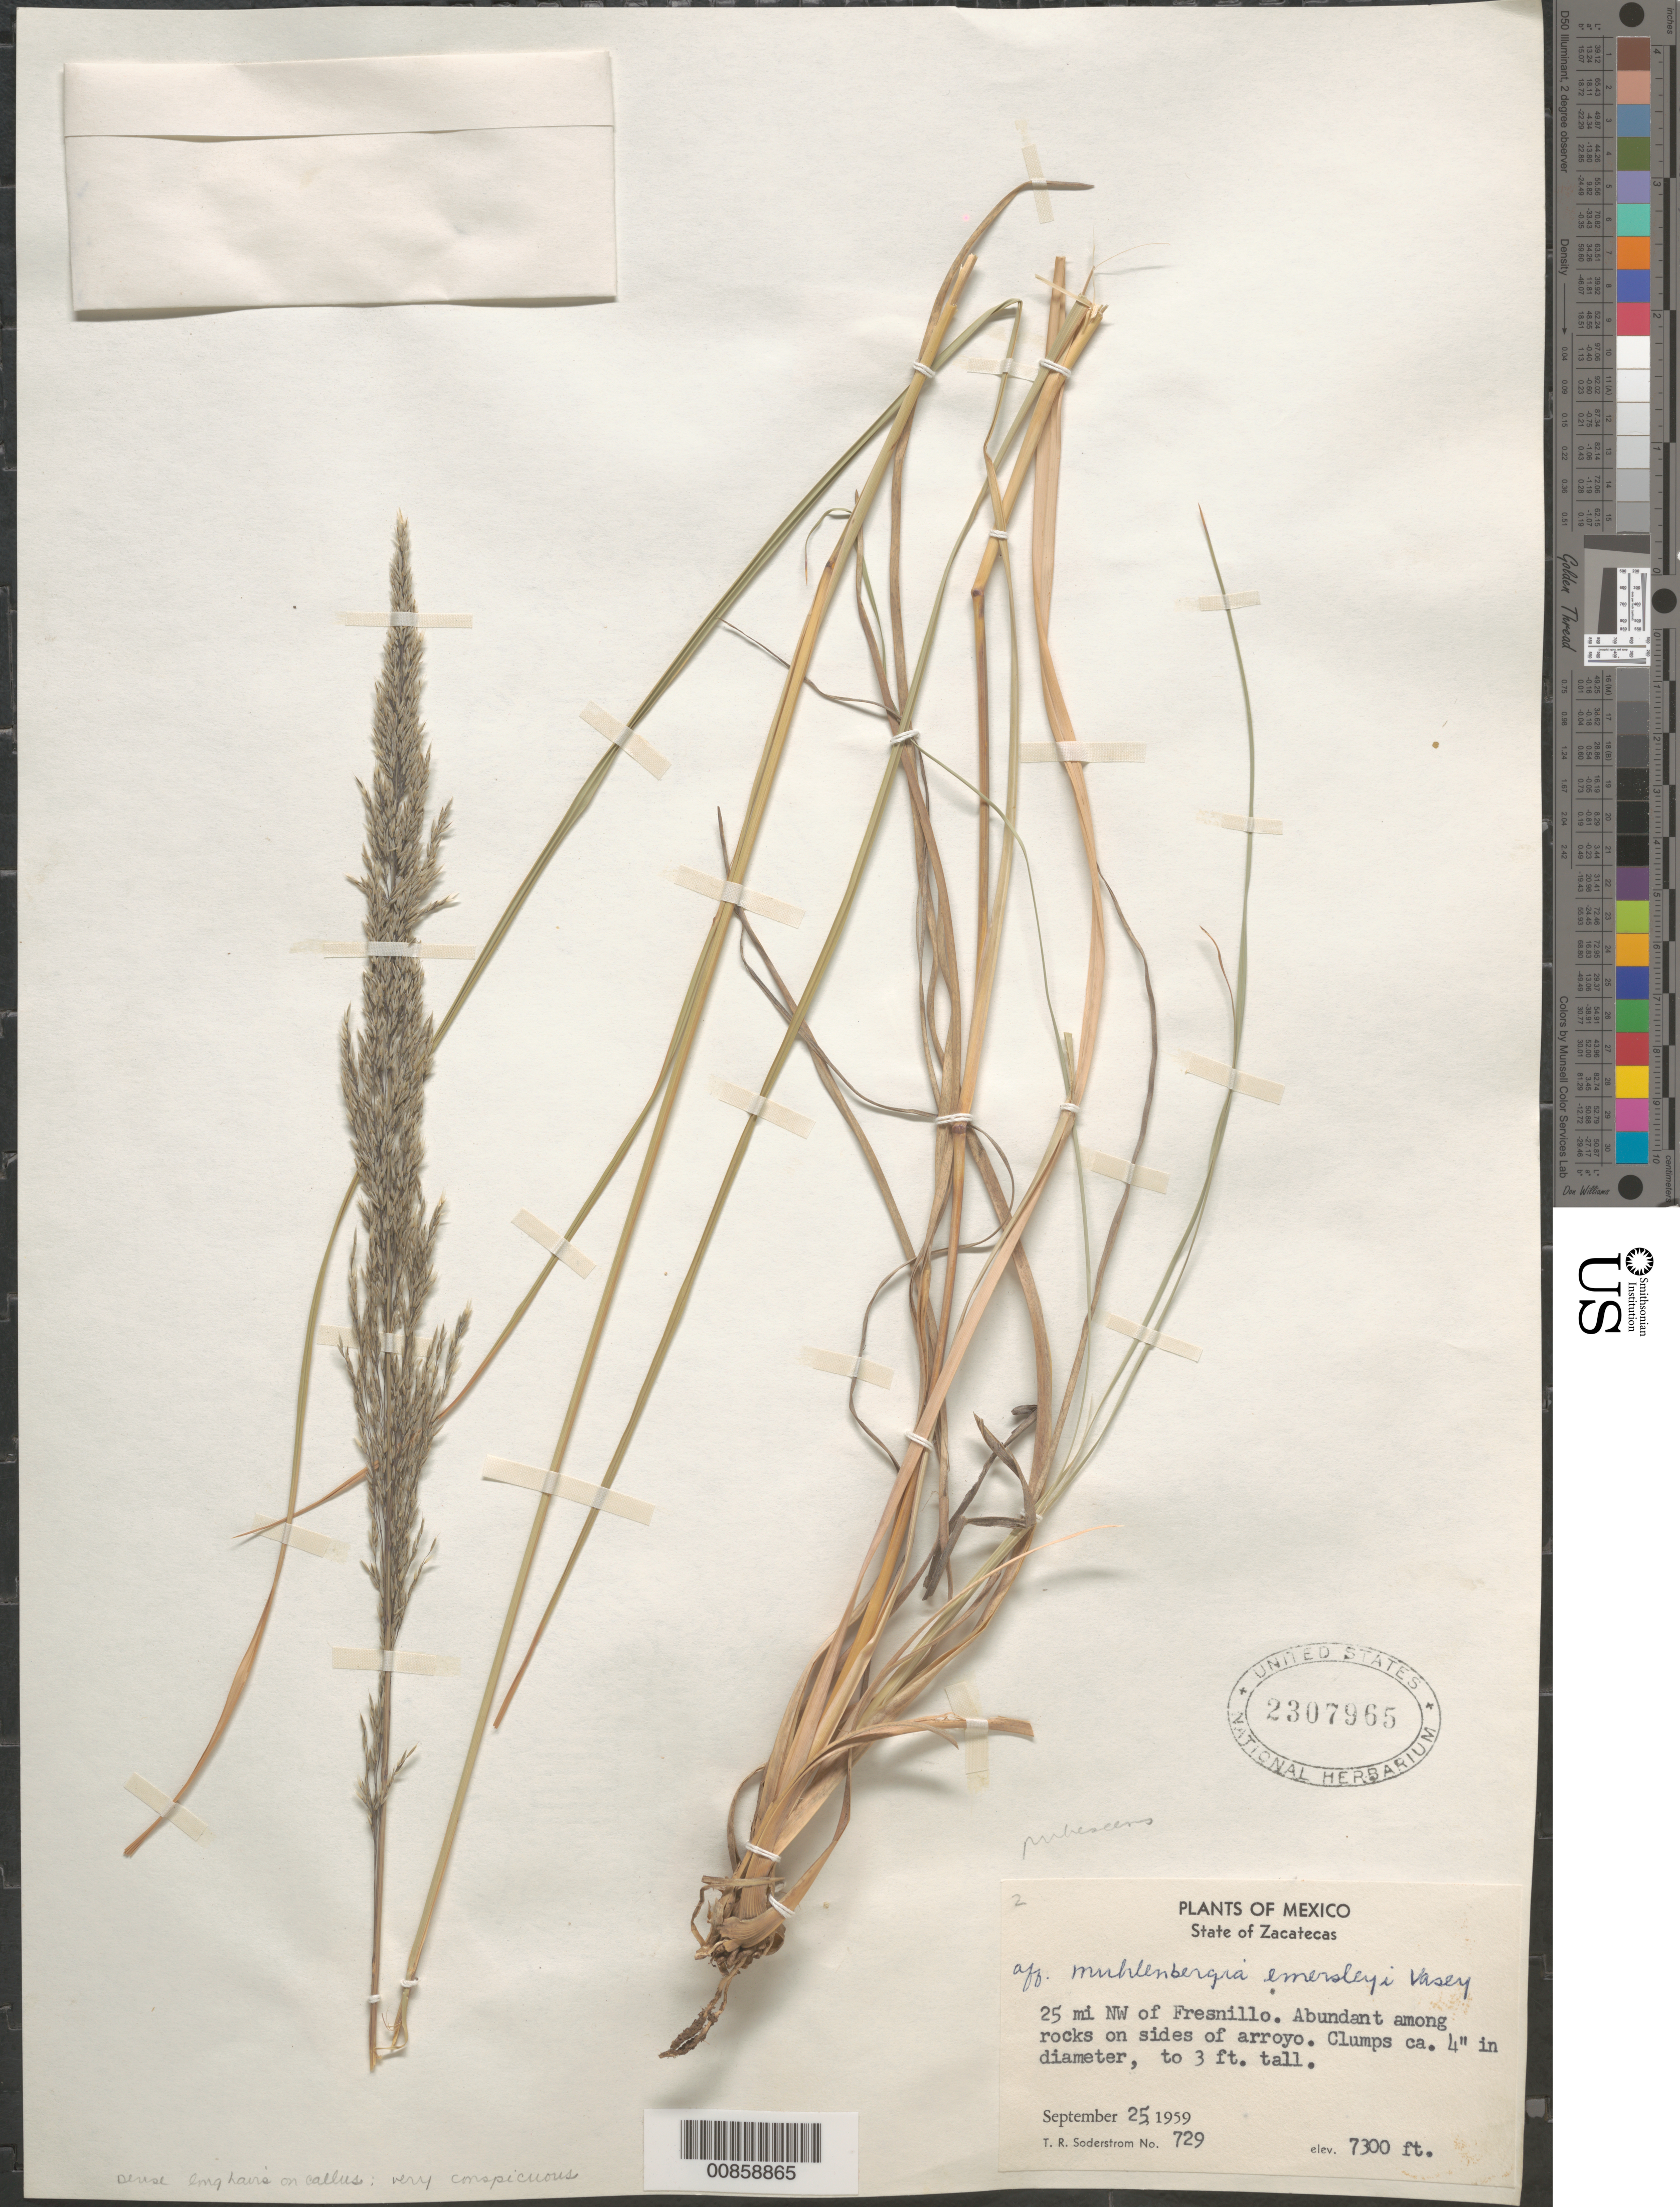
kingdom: Plantae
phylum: Tracheophyta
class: Liliopsida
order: Poales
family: Poaceae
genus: Muhlenbergia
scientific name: Muhlenbergia emersleyi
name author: Vasey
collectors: T. R. Soderstrom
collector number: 729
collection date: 1959-09-25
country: Mexico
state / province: Zacatecas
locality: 25 mi NW of Fresnillo. Abundant among rocks on sides of arroyo.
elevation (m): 2225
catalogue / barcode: US 2307965